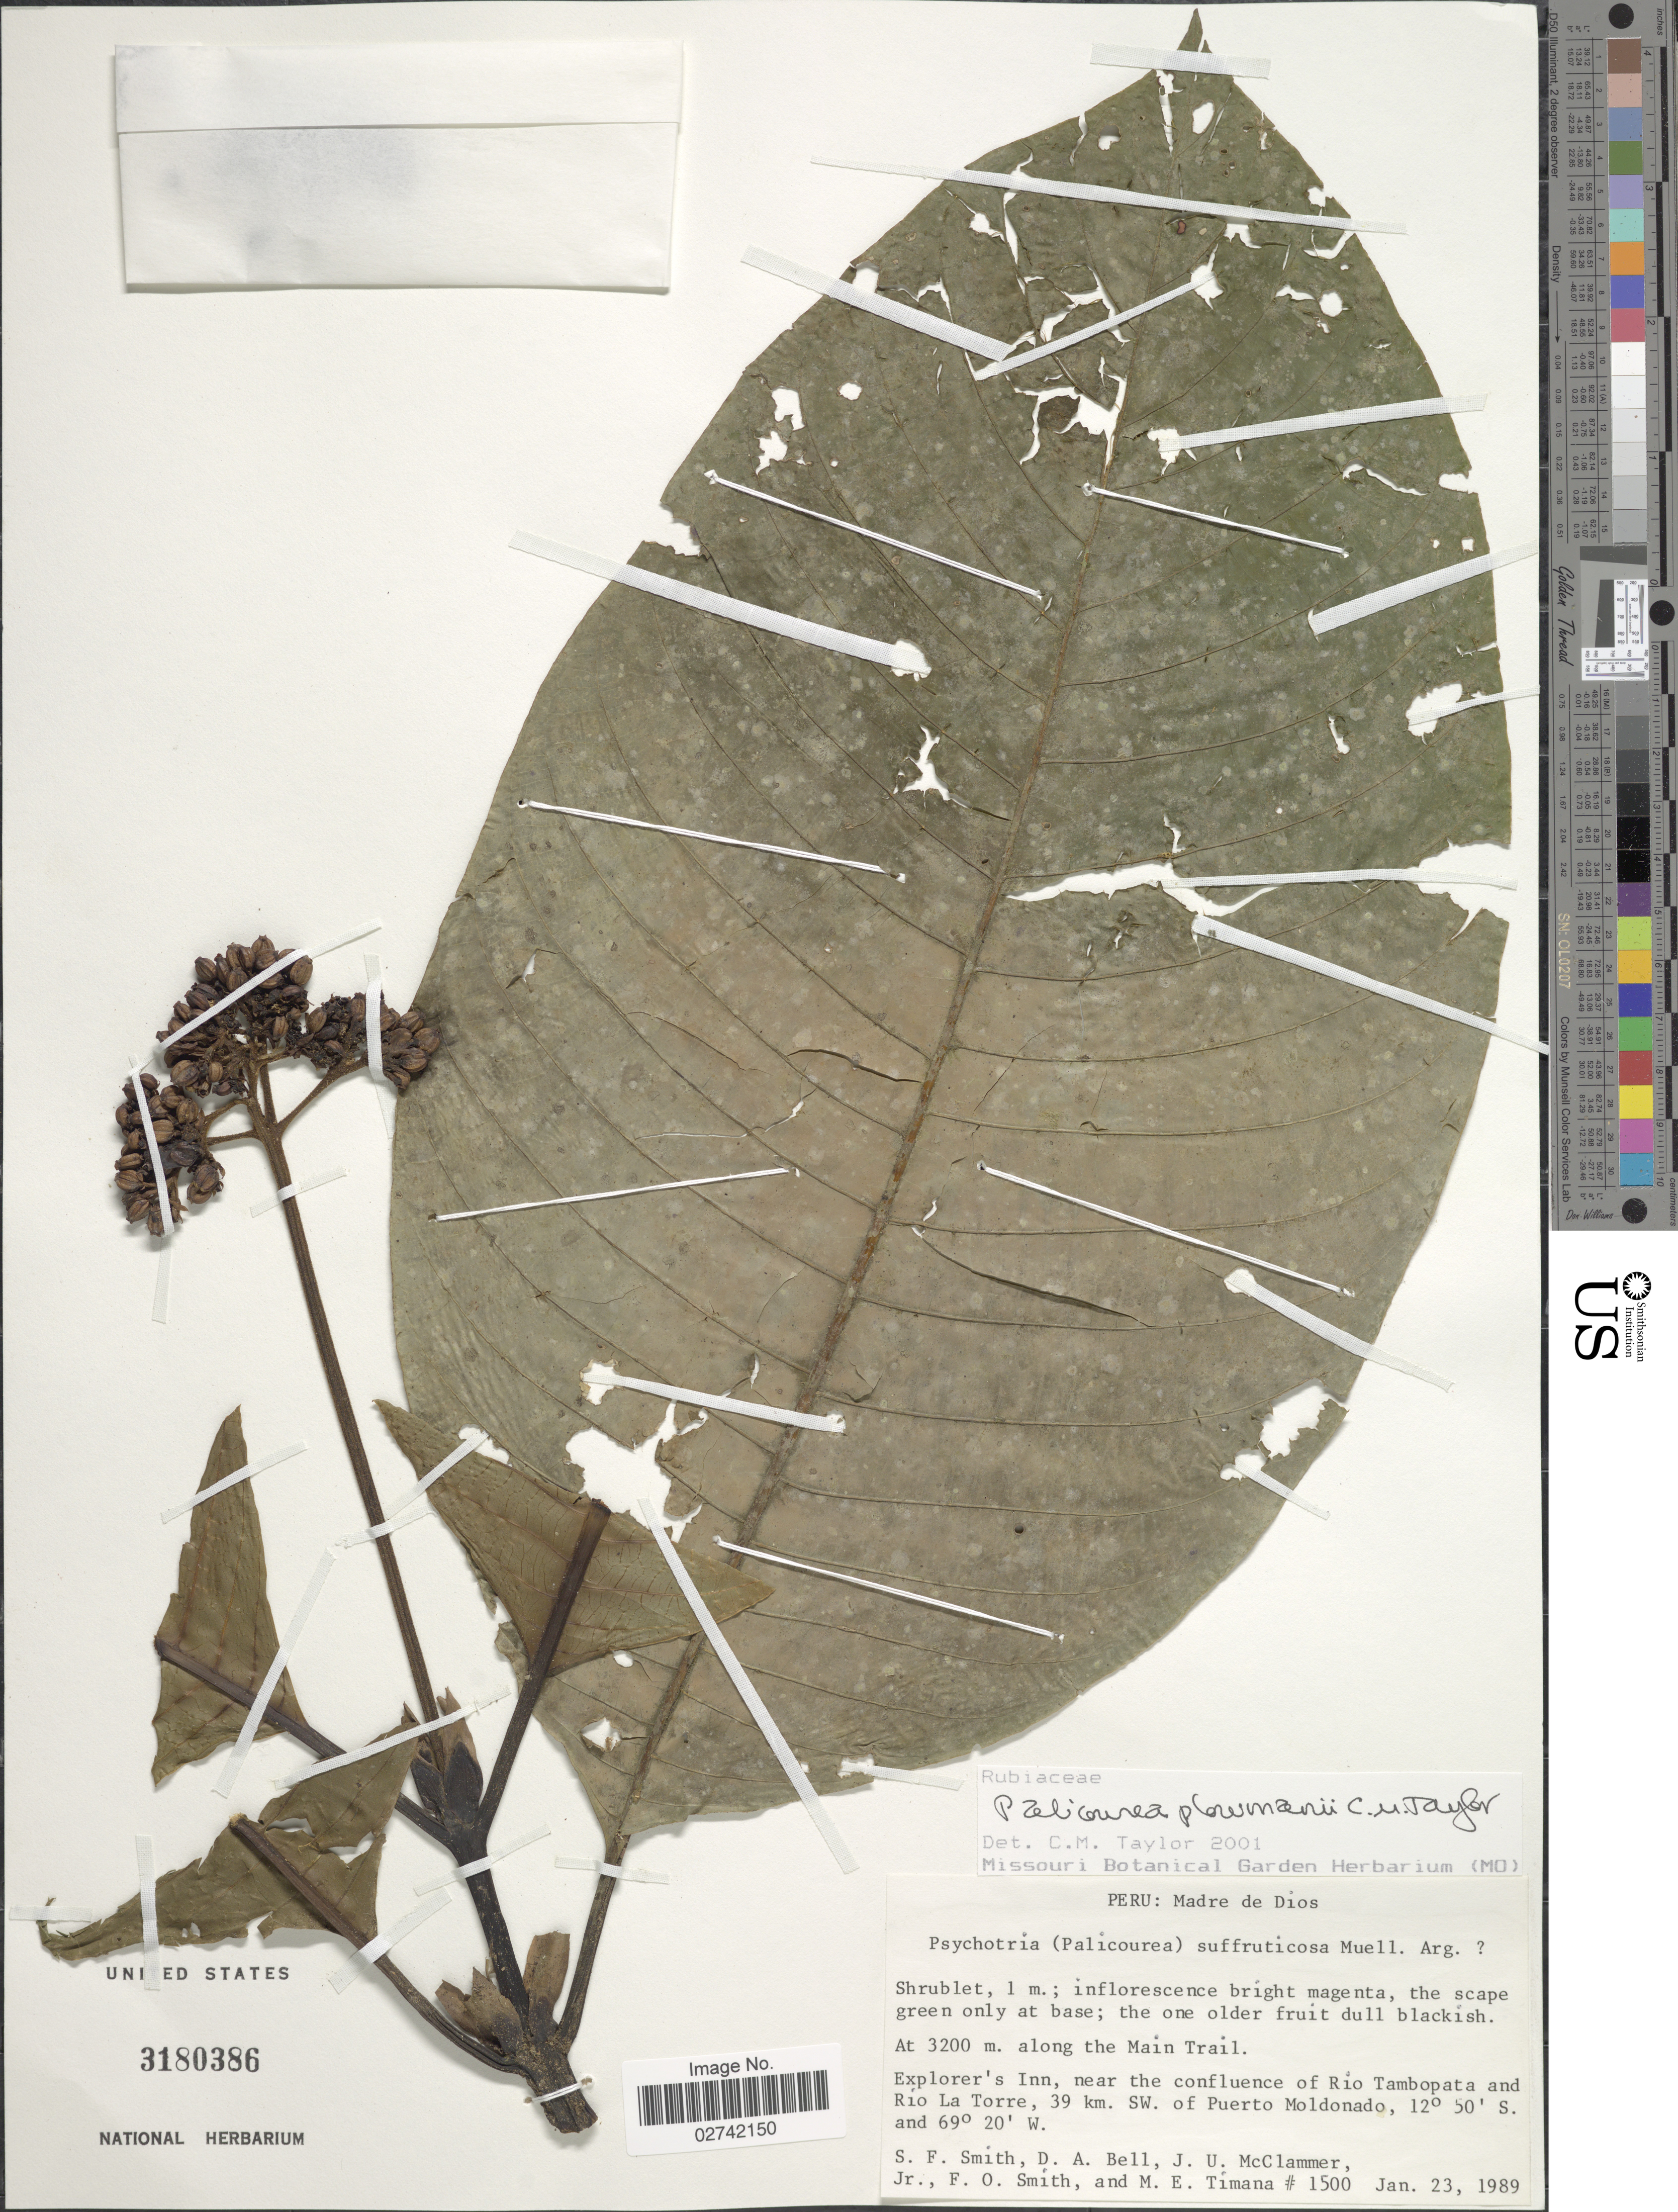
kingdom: Plantae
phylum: Tracheophyta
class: Magnoliopsida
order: Gentianales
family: Rubiaceae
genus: Palicourea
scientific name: Palicourea plowmanii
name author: D.R. Simpson ex C.M. Taylor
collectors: S.F. Smith, D. A. Bell, J. McClammer Jr. & F. Smith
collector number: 1500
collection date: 1989-01-23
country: Peru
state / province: Madre de Dios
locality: At 3200 m. along the Main Trail. Explorer's Inn, near the confluence of Rio Tambopata and Rio La Torre, 39 km. SW. of Puerto Moldonado.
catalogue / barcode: US 3180386